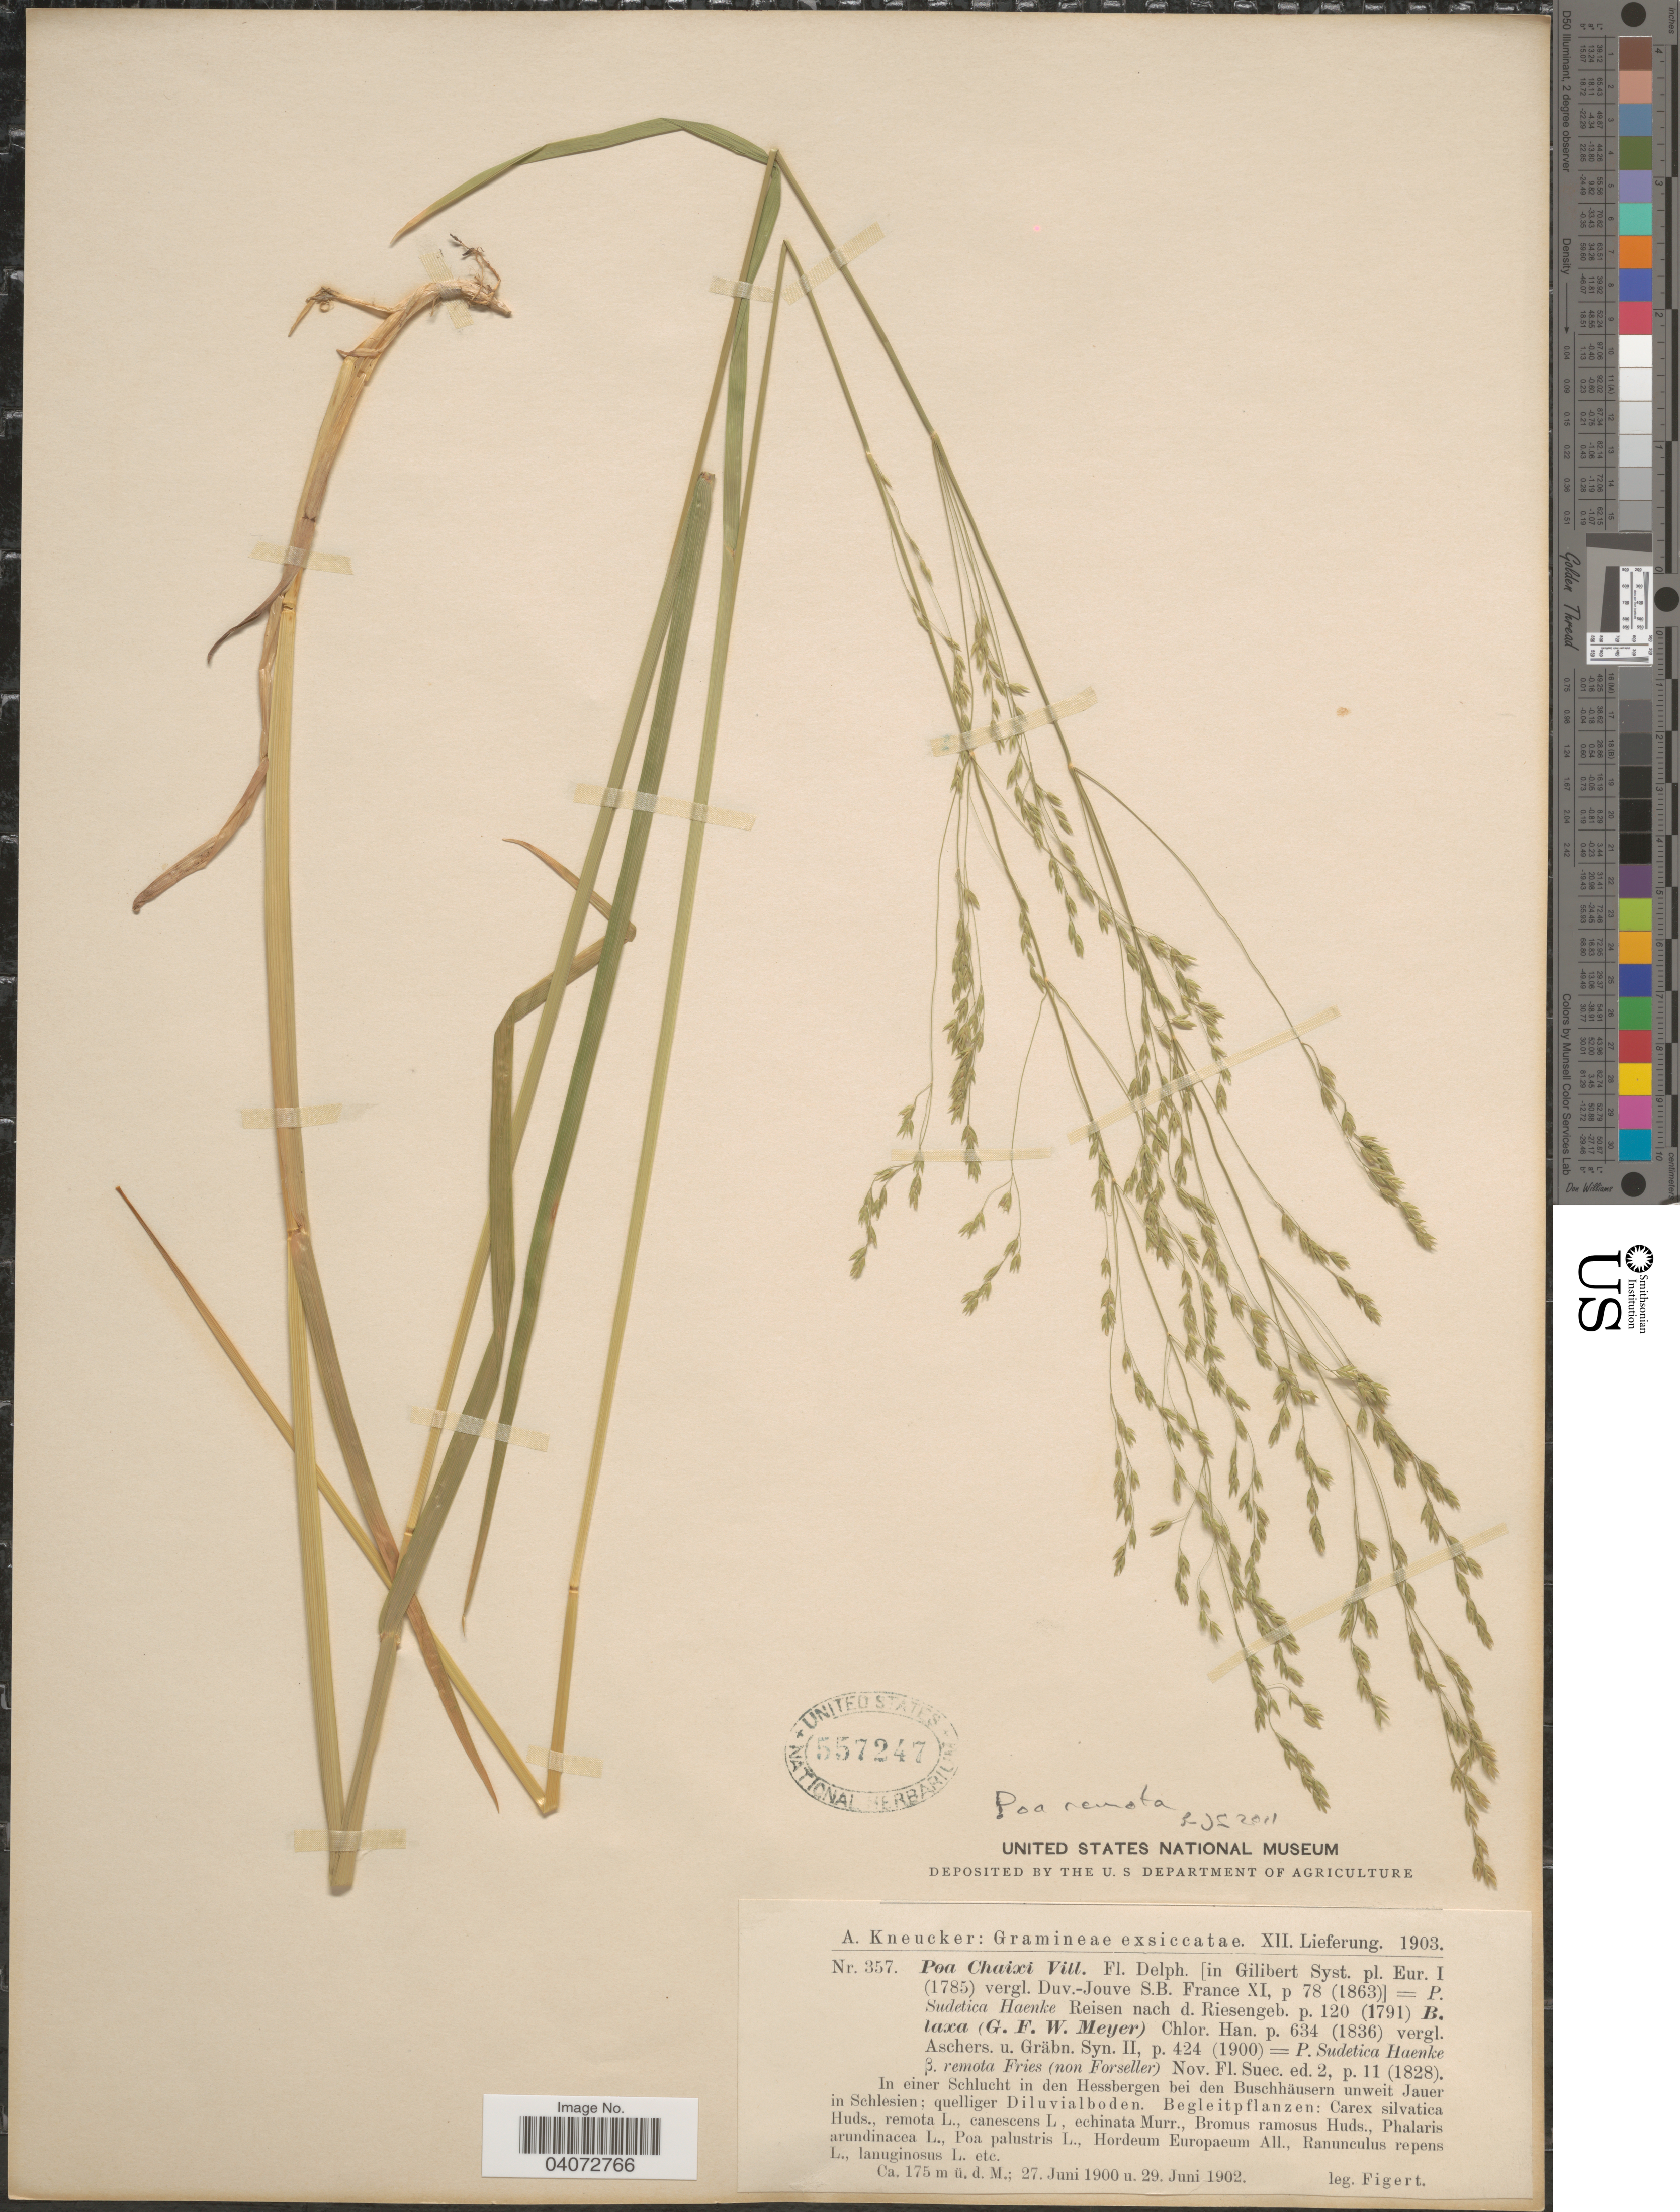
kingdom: Plantae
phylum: Tracheophyta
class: Liliopsida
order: Poales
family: Poaceae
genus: Poa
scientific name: Poa remota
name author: Forselles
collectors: Figert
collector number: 357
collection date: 1900-06-27/1902-06-29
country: Poland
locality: In einer Schlucht in den Hessbergen bei den Buschhäusern unweit Jauer in Schlesien.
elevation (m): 175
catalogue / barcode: US 557247